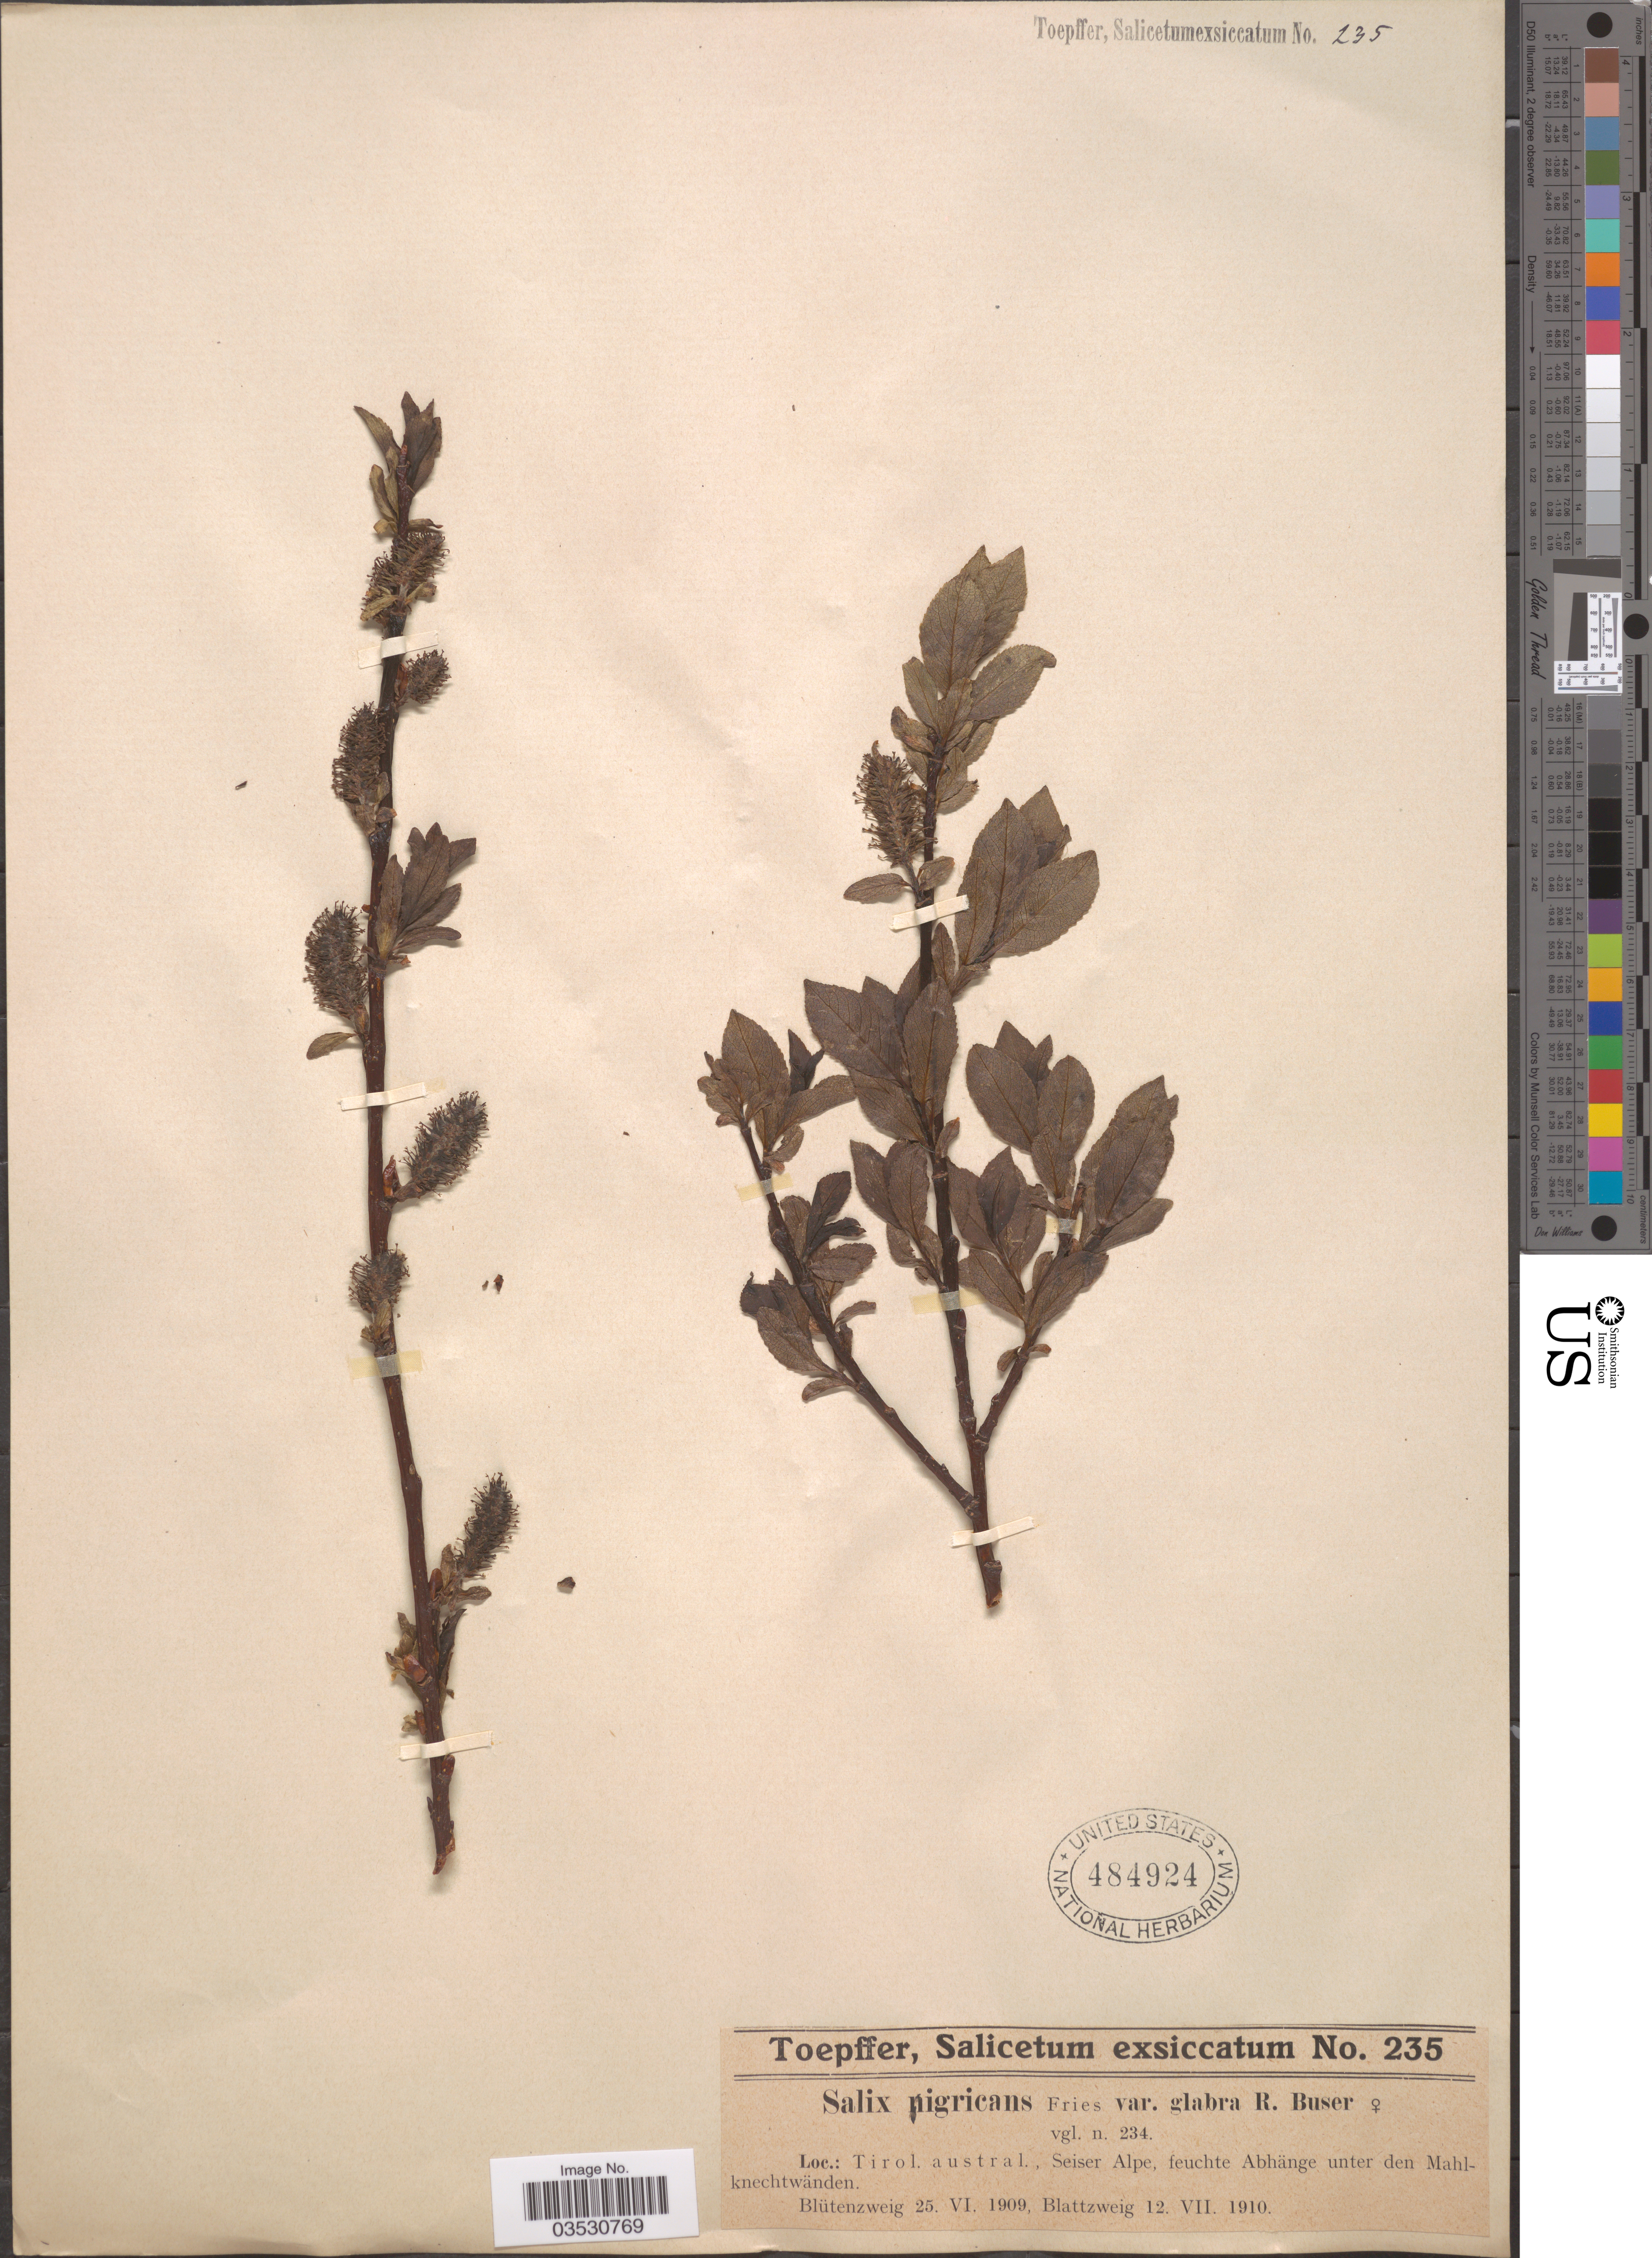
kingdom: Plantae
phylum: Tracheophyta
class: Magnoliopsida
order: Malpighiales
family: Salicaceae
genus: Salix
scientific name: Salix nigricans var. glabra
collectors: A. Toepffer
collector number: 235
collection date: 1909-06-25/1910-07-12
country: Austria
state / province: Tirol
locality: Seiser Alp, feuchte Abhänge unter den Mahlknechtwänden.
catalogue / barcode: US 484924